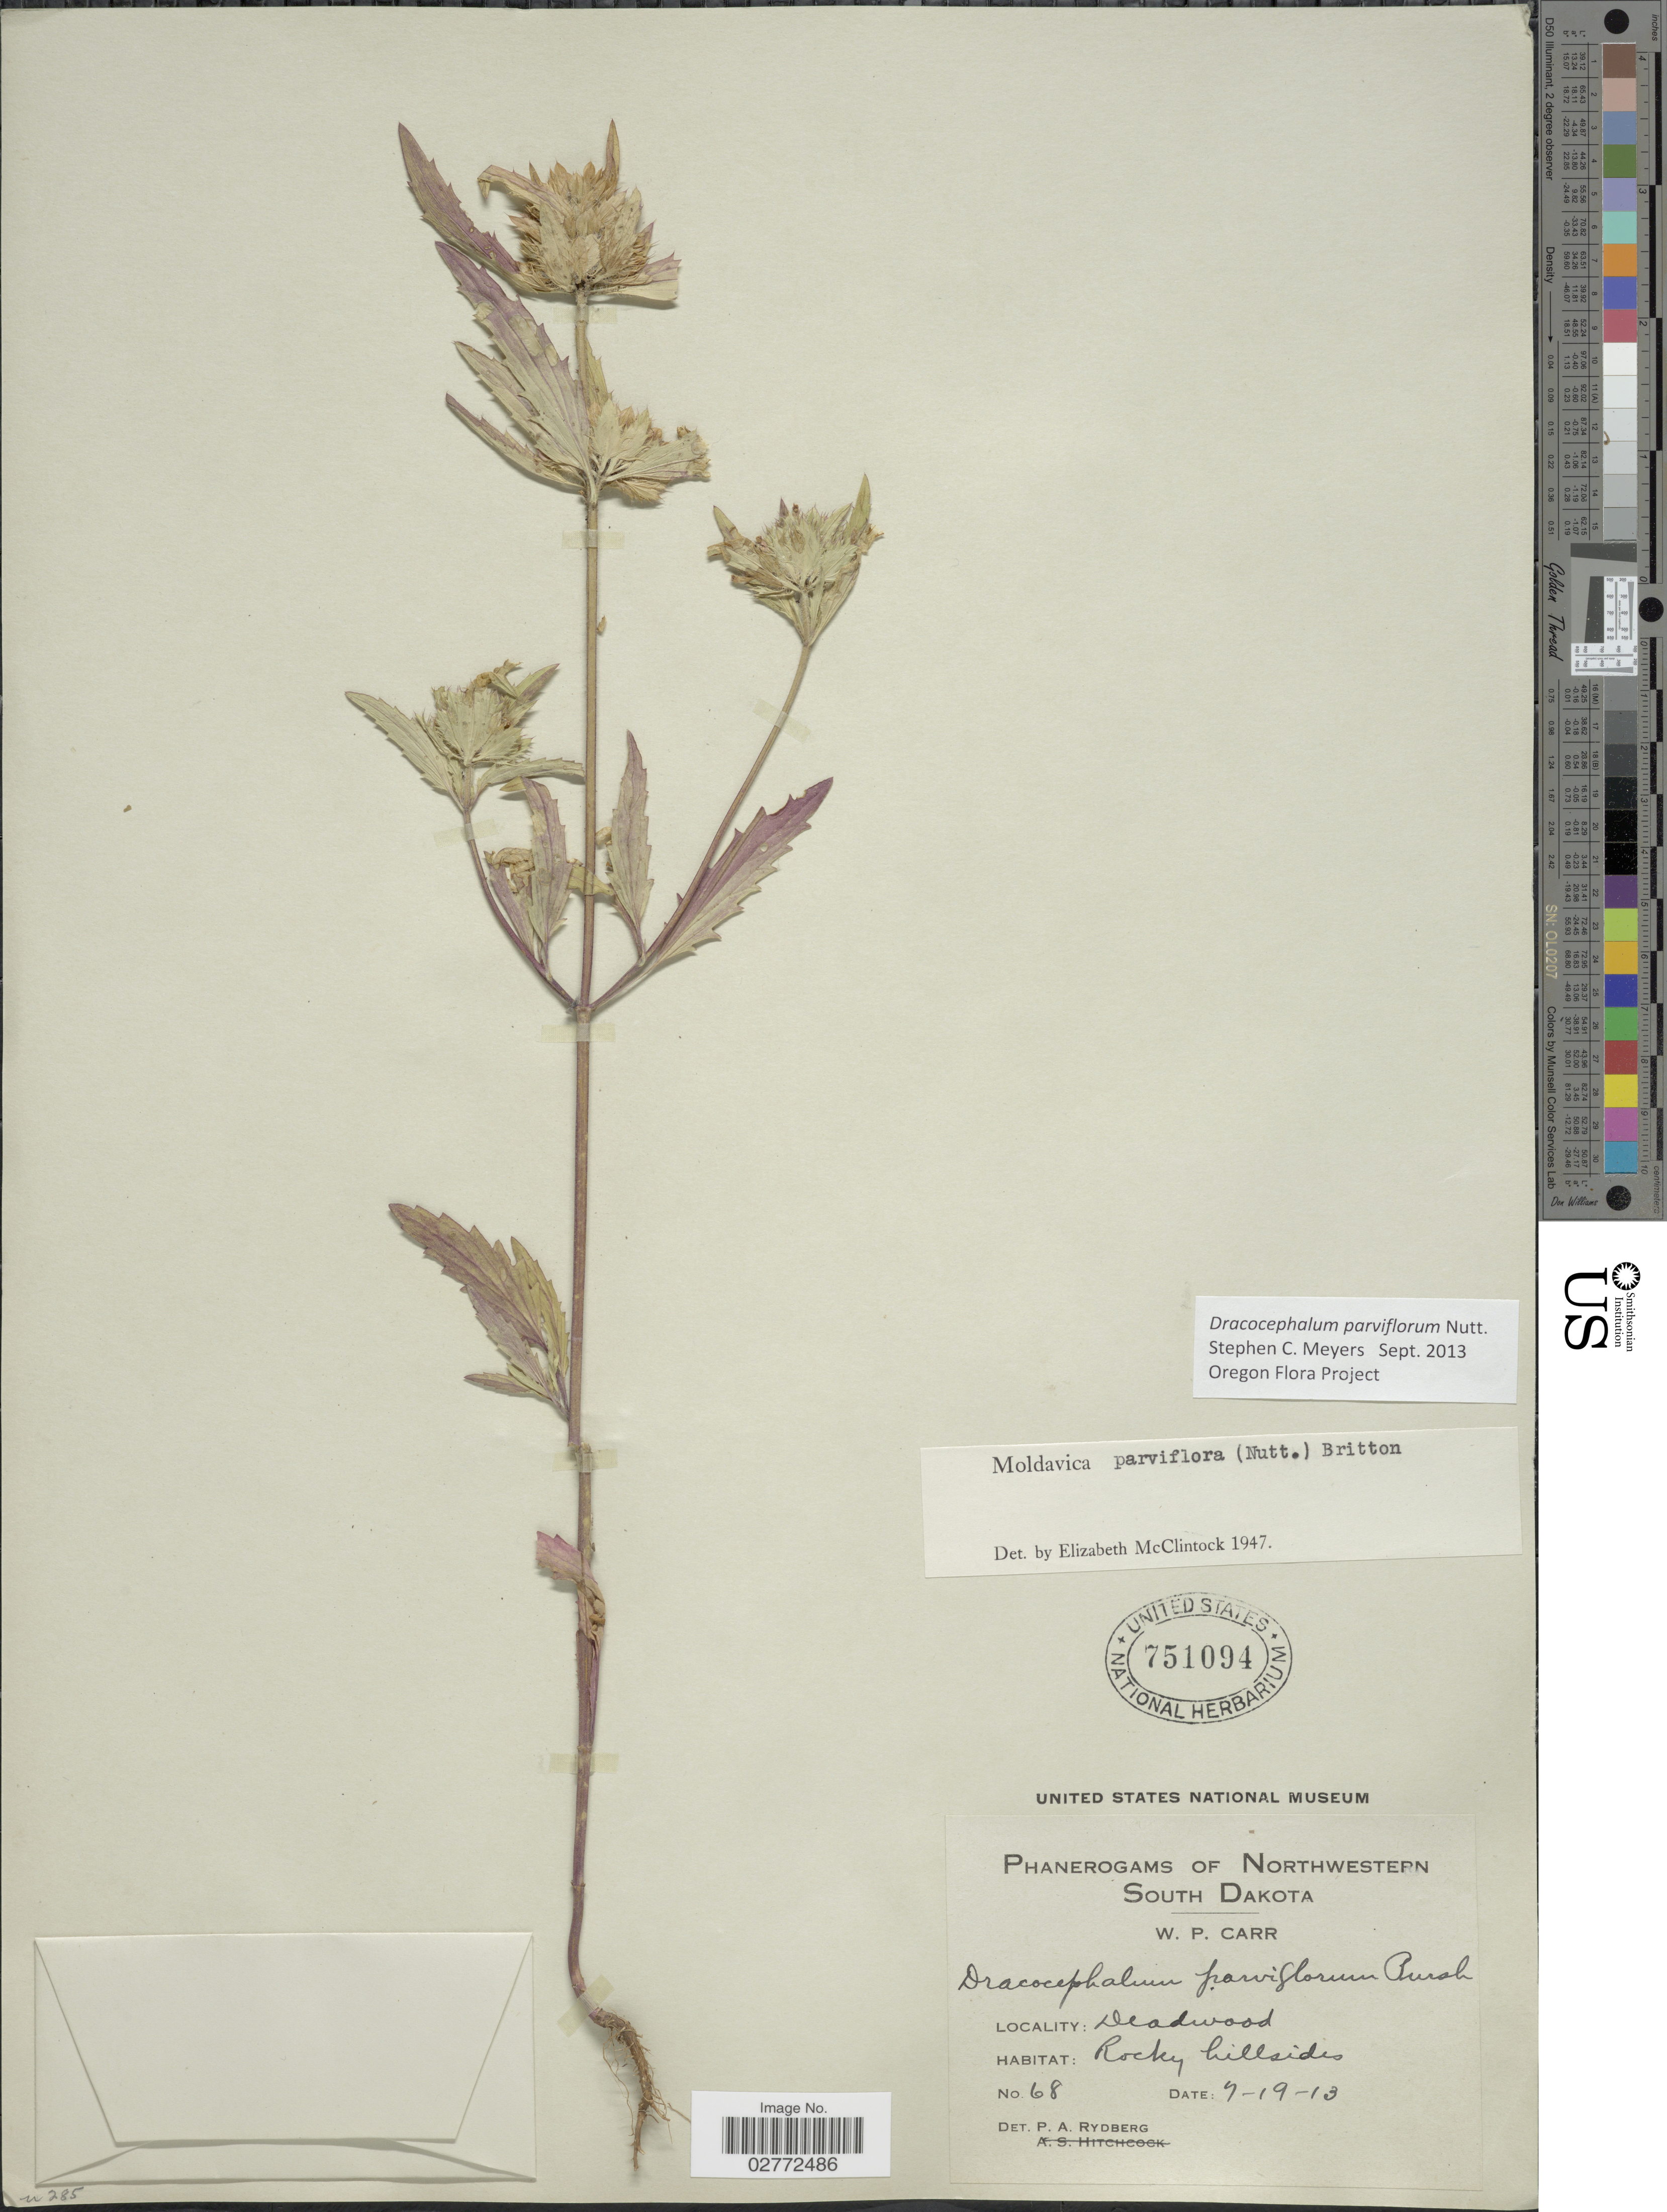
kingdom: Plantae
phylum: Tracheophyta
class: Magnoliopsida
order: Lamiales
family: Lamiaceae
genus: Dracocephalum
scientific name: Dracocephalum parviflorum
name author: Nutt.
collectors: P. A. Rydberg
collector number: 68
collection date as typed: Transcribed d/m/y: 19/7/13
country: United States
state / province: South Dakota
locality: Northwestern South Dakota. Deadwood.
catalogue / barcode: US 751094